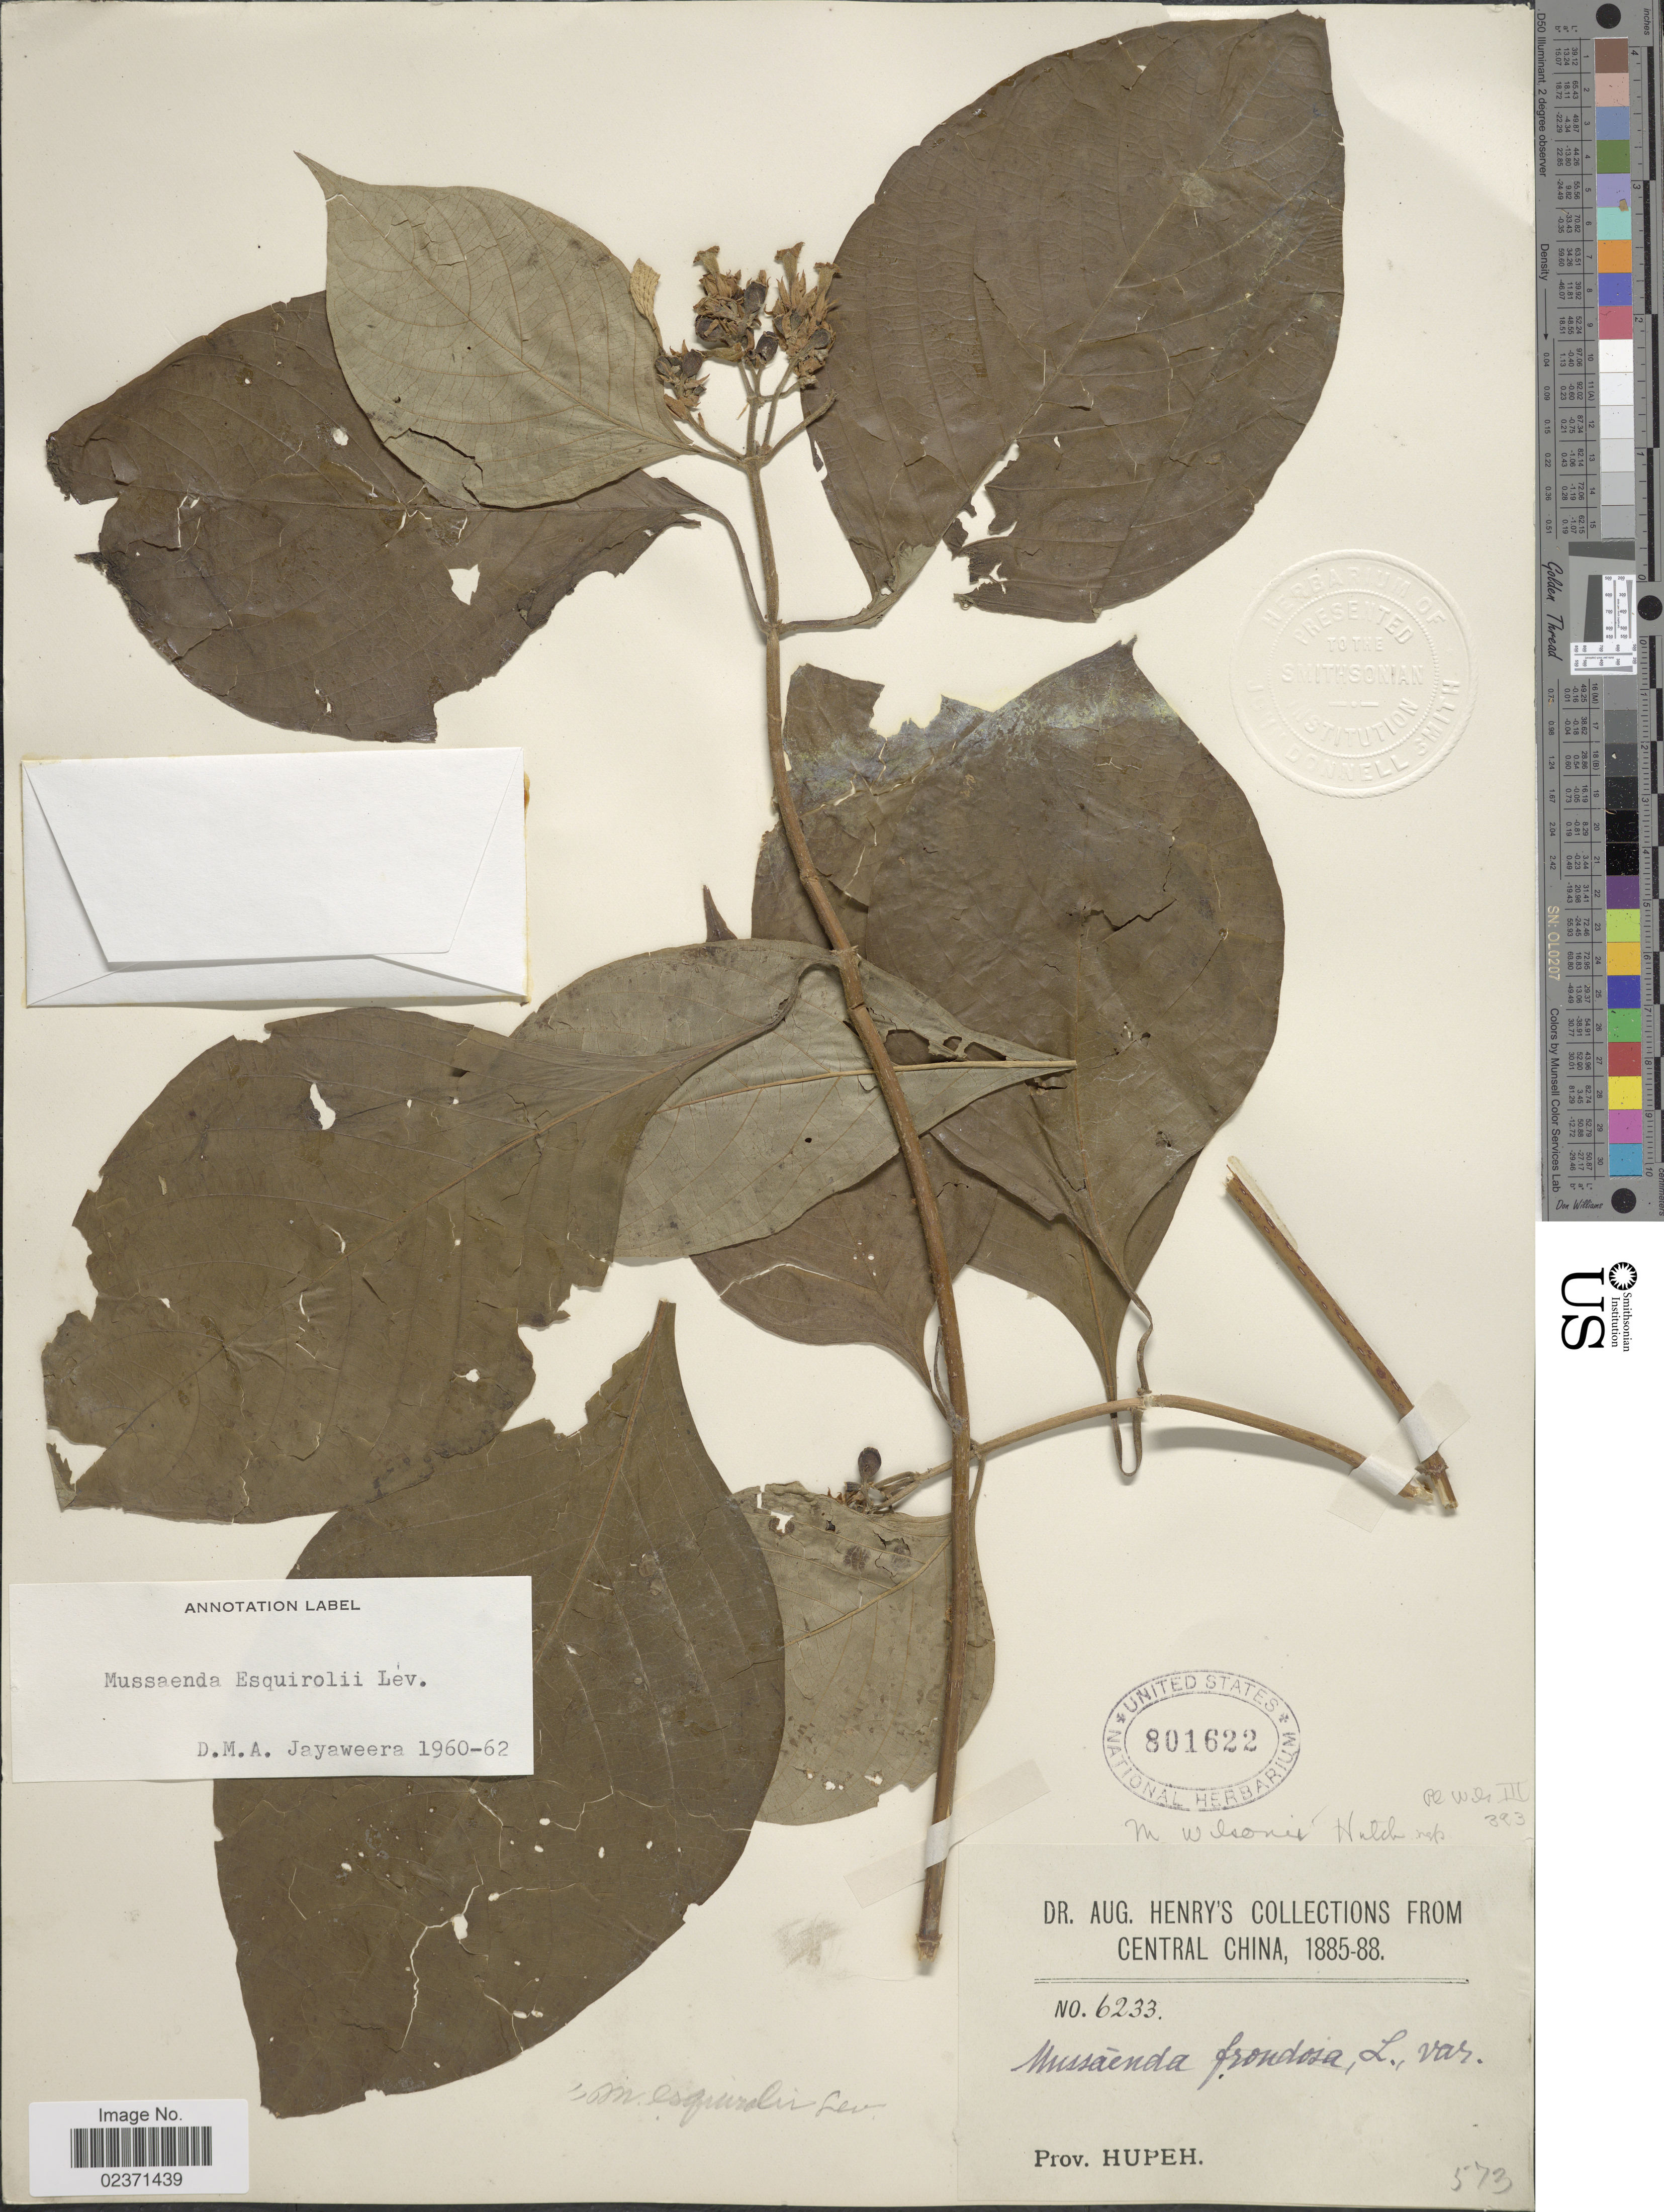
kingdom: Plantae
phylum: Tracheophyta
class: Magnoliopsida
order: Gentianales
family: Rubiaceae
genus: Mussaenda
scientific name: Mussaenda esquirolii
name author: H. Lév.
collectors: A. Henry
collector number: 6233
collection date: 1885/1888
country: China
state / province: Hubei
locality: Prov. Hupeh. Central China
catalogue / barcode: US 801622